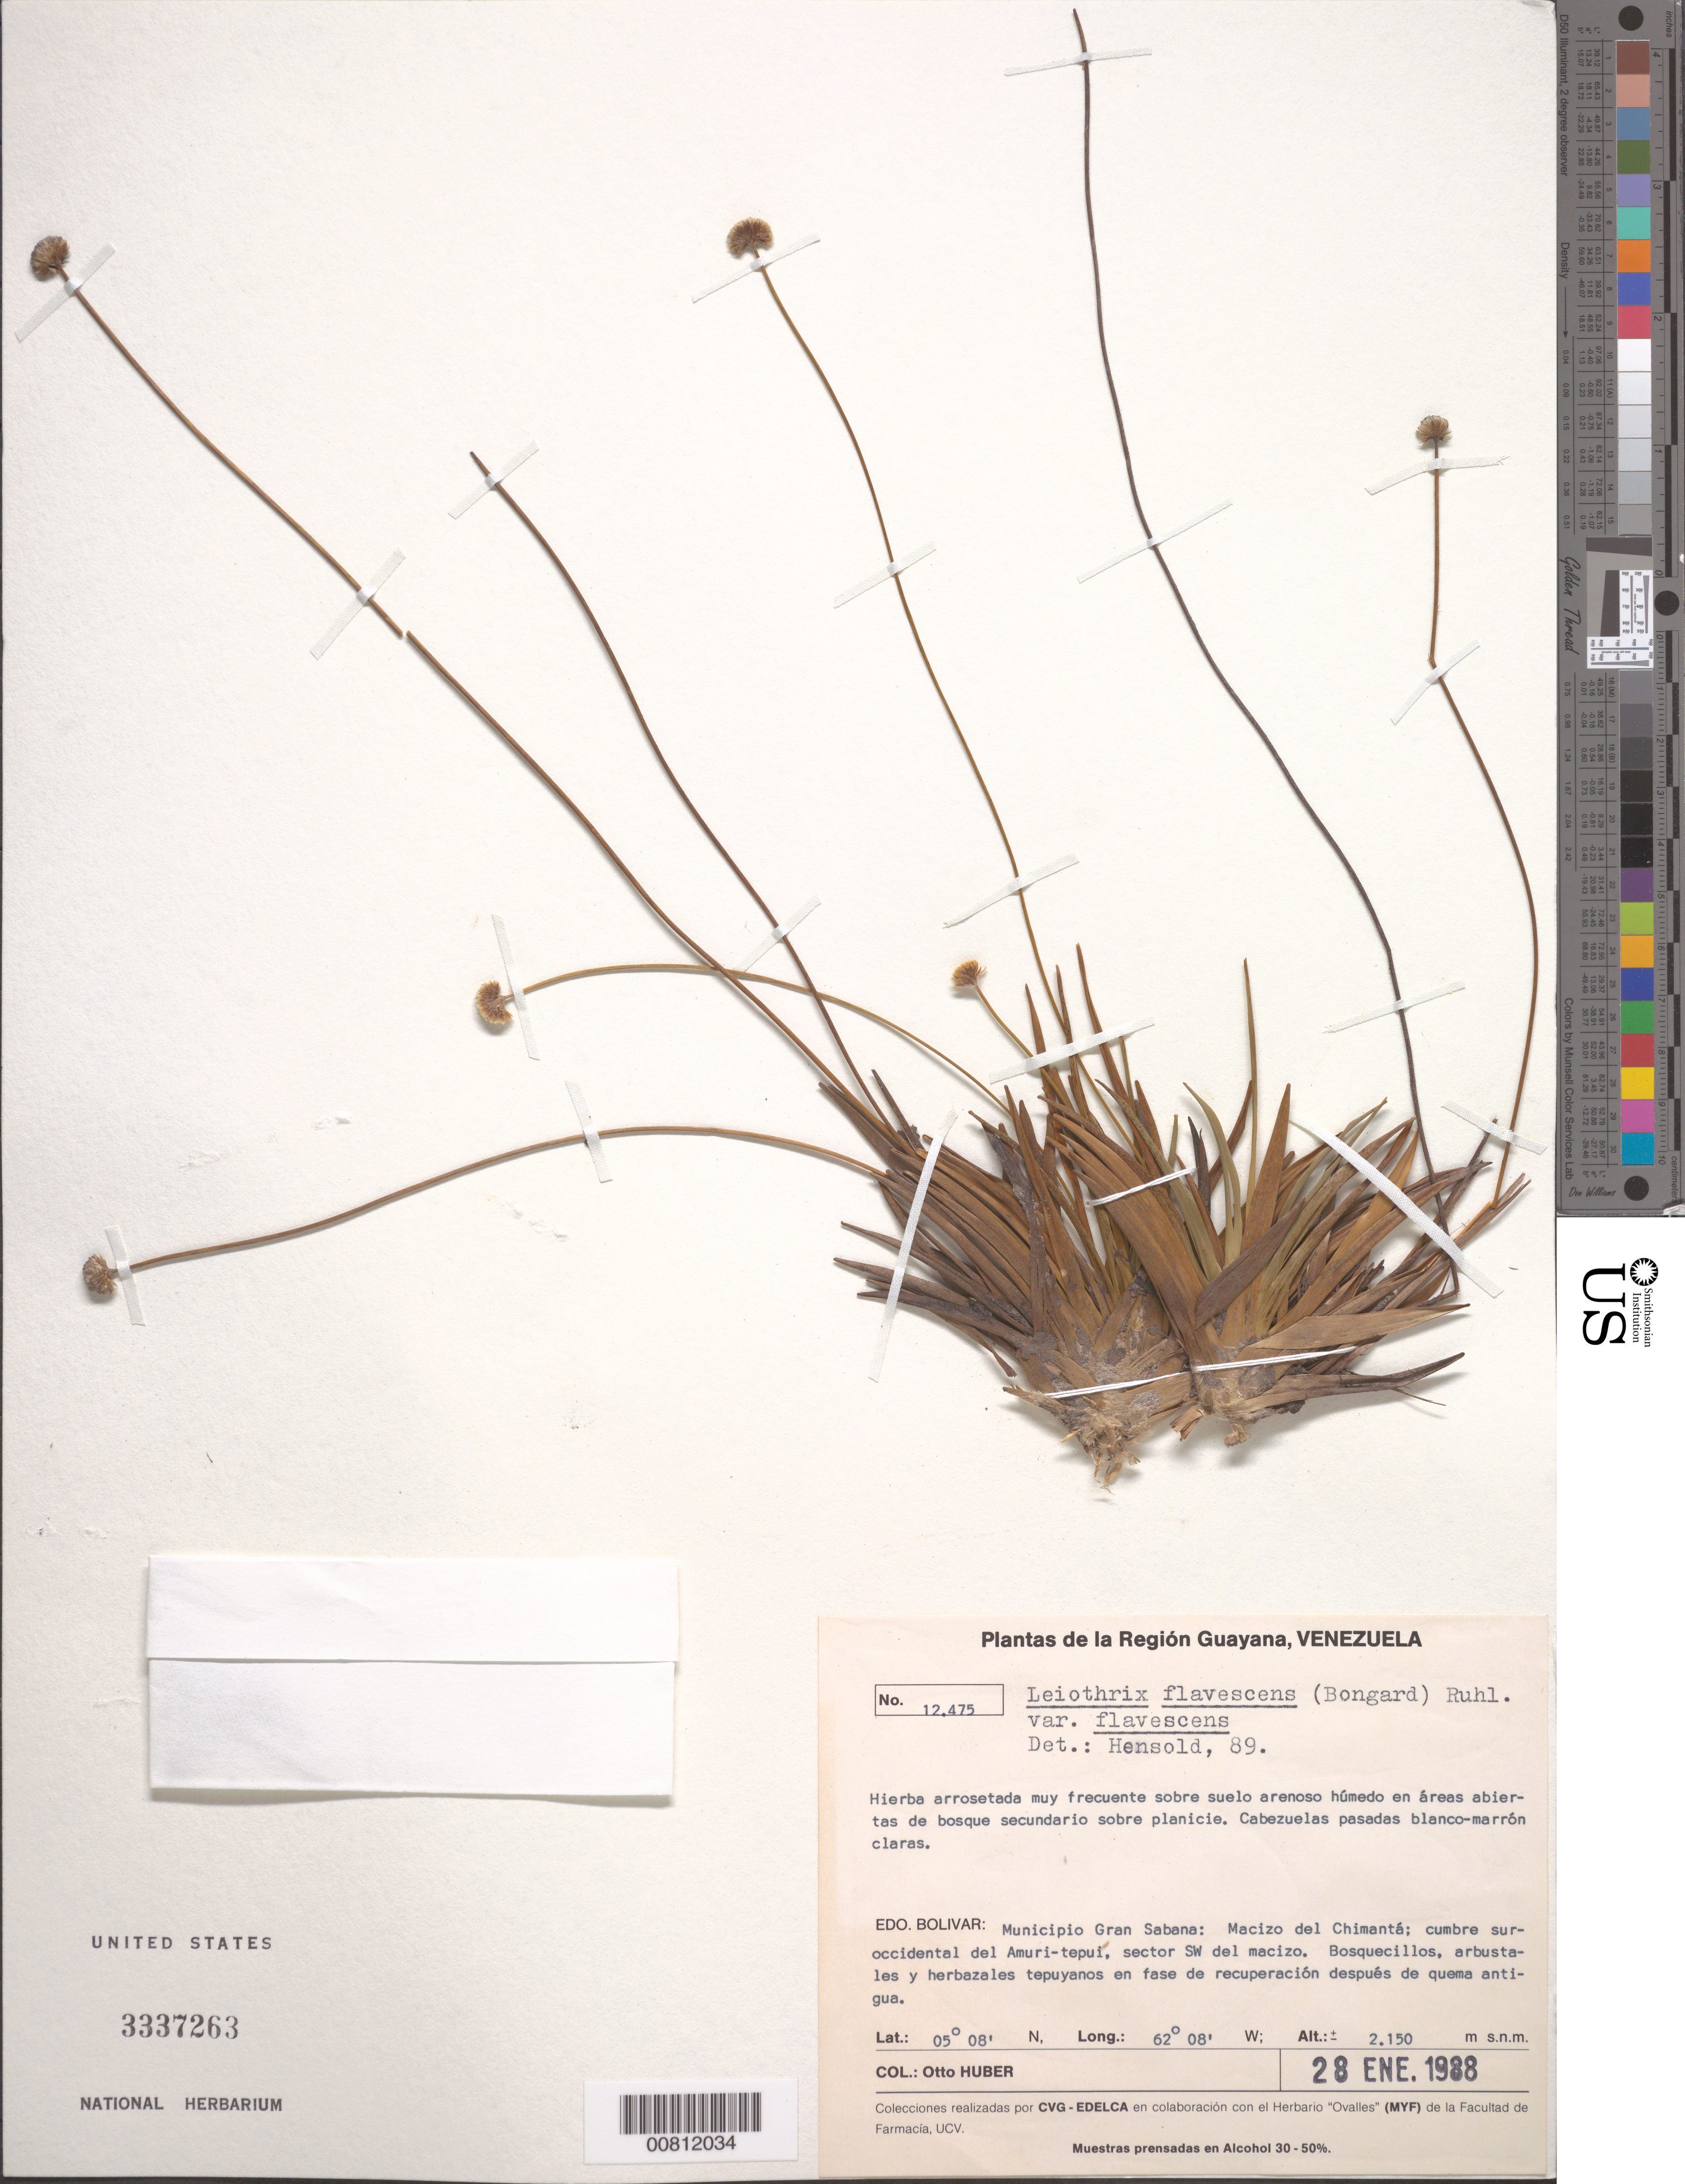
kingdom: Plantae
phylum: Tracheophyta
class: Liliopsida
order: Poales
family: Eriocaulaceae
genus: Leiothrix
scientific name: Leiothrix flavescens var. flavescens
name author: (Bong.) Ruhland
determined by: Hensold, N.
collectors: O. Huber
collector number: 12475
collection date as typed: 28-Jan-88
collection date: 1988-01-28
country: Venezuela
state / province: Bolívar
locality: Mun. Gran Sabana, Macizo del Chimantá; cumbre sur-occidental del Amuri-tepuí, sector SW del macizo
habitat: Bosquecillos, arbustales y herbazales tepuyanos en fase de recuperación después de quema antigua; sobre suelo arenoso húmedo en áreas abiertas de..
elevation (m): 2150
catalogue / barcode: US 3337263